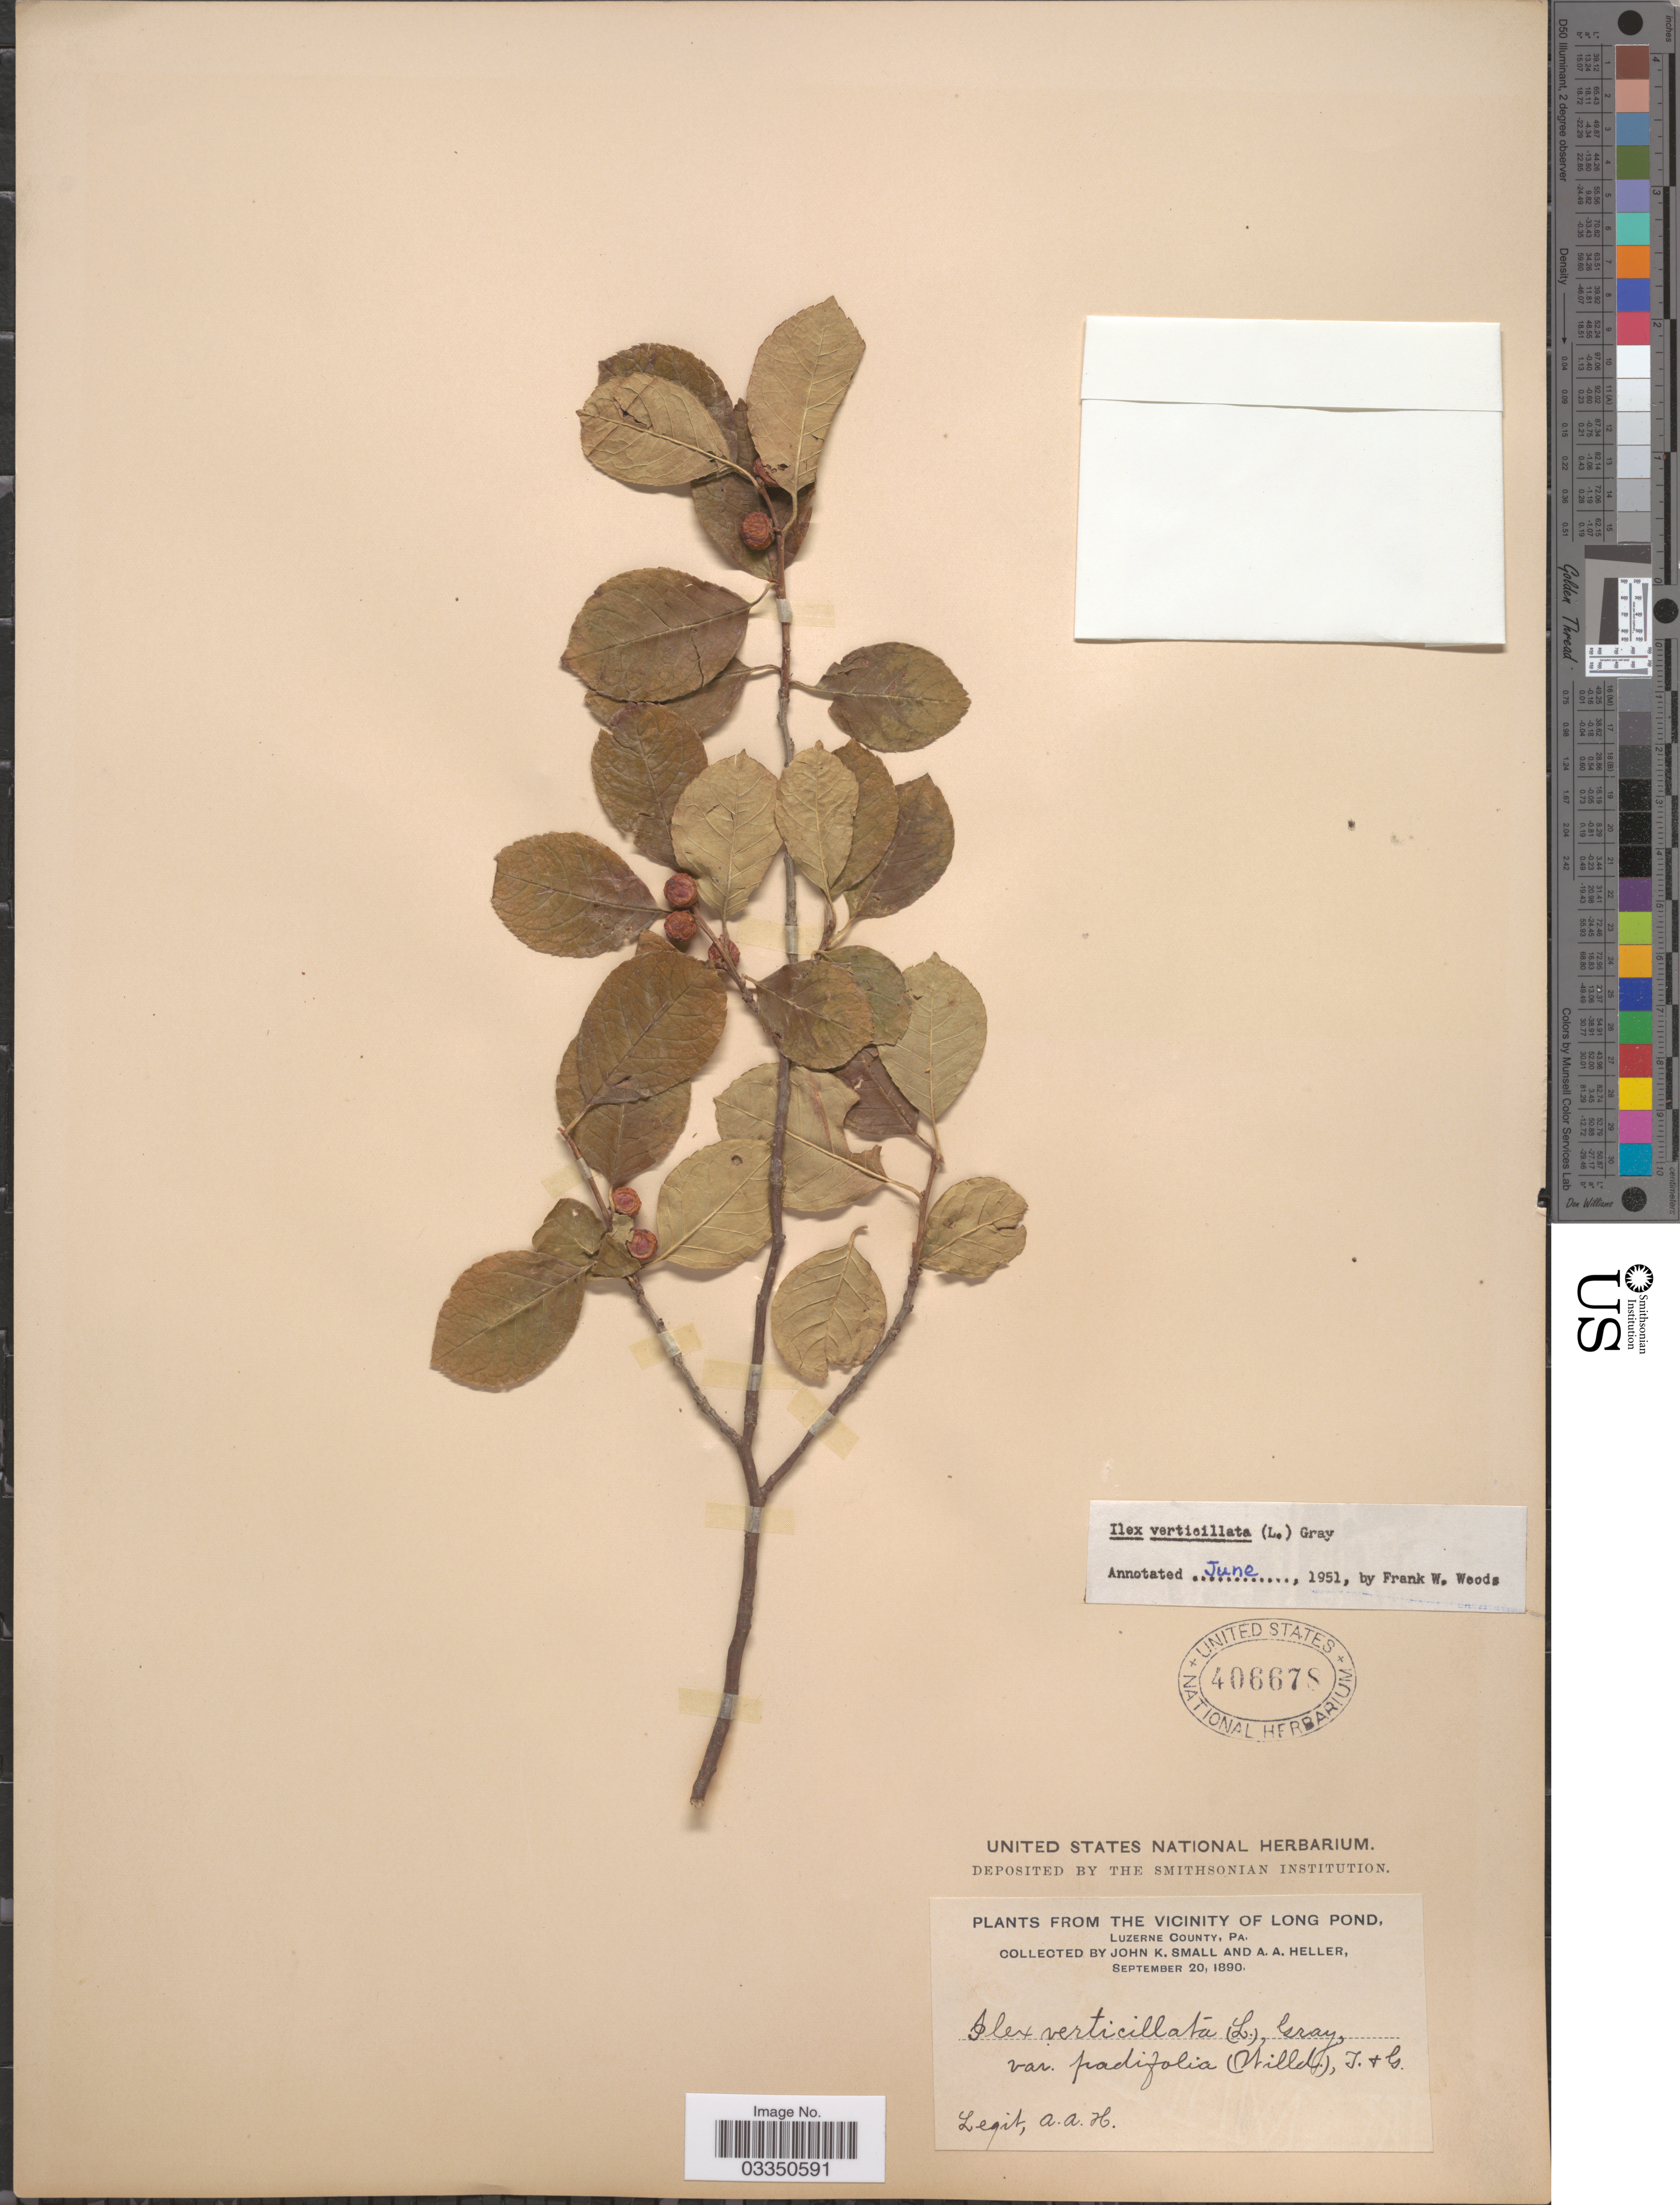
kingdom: Plantae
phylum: Tracheophyta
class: Magnoliopsida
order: Aquifoliales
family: Aquifoliaceae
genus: Ilex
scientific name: Ilex verticillata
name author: (L.) A. Gray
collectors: J. K. Small & A. A. Heller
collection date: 1890-09-20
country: United States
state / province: Pennsylvania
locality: The Vicinity of Long Pond, Luzerne County.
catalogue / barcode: US 406678